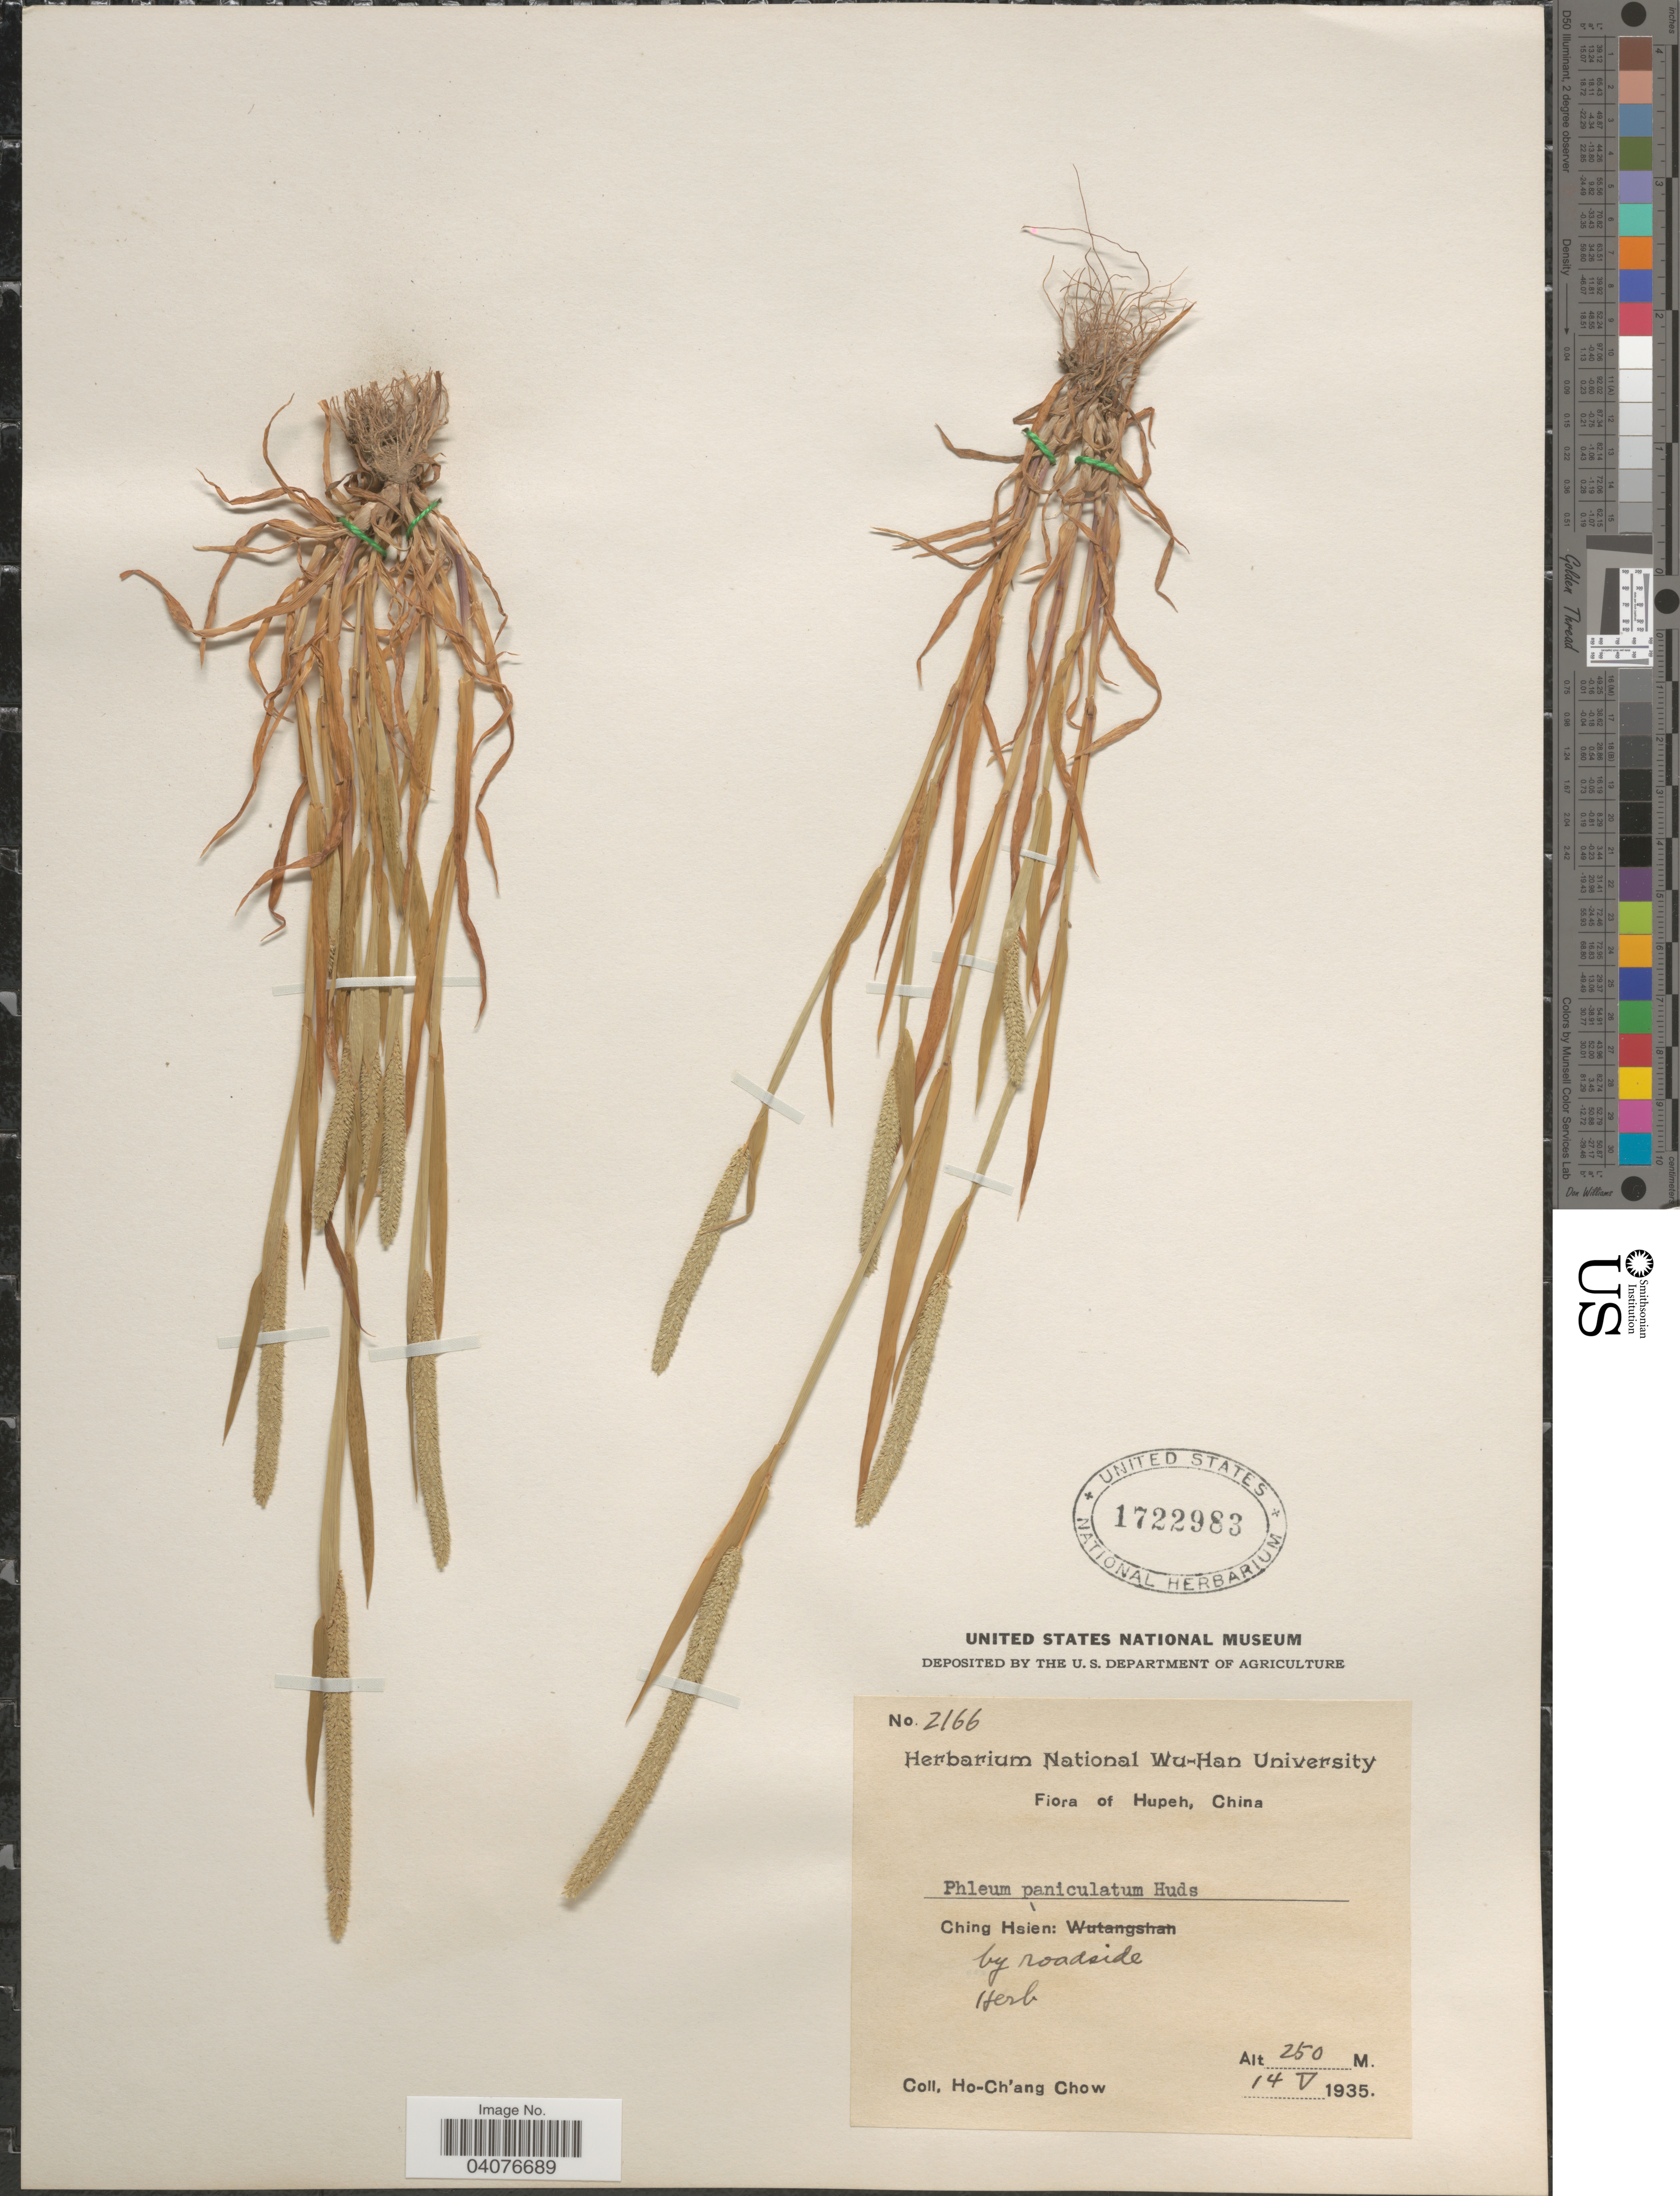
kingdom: Plantae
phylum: Tracheophyta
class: Liliopsida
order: Poales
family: Poaceae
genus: Phleum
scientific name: Phleum paniculatum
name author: Huds.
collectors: H. Chow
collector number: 2166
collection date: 1935-05-14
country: China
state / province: Hubei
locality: Hupeh. Ching Hsien: by roadside.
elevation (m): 250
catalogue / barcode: US 1722983